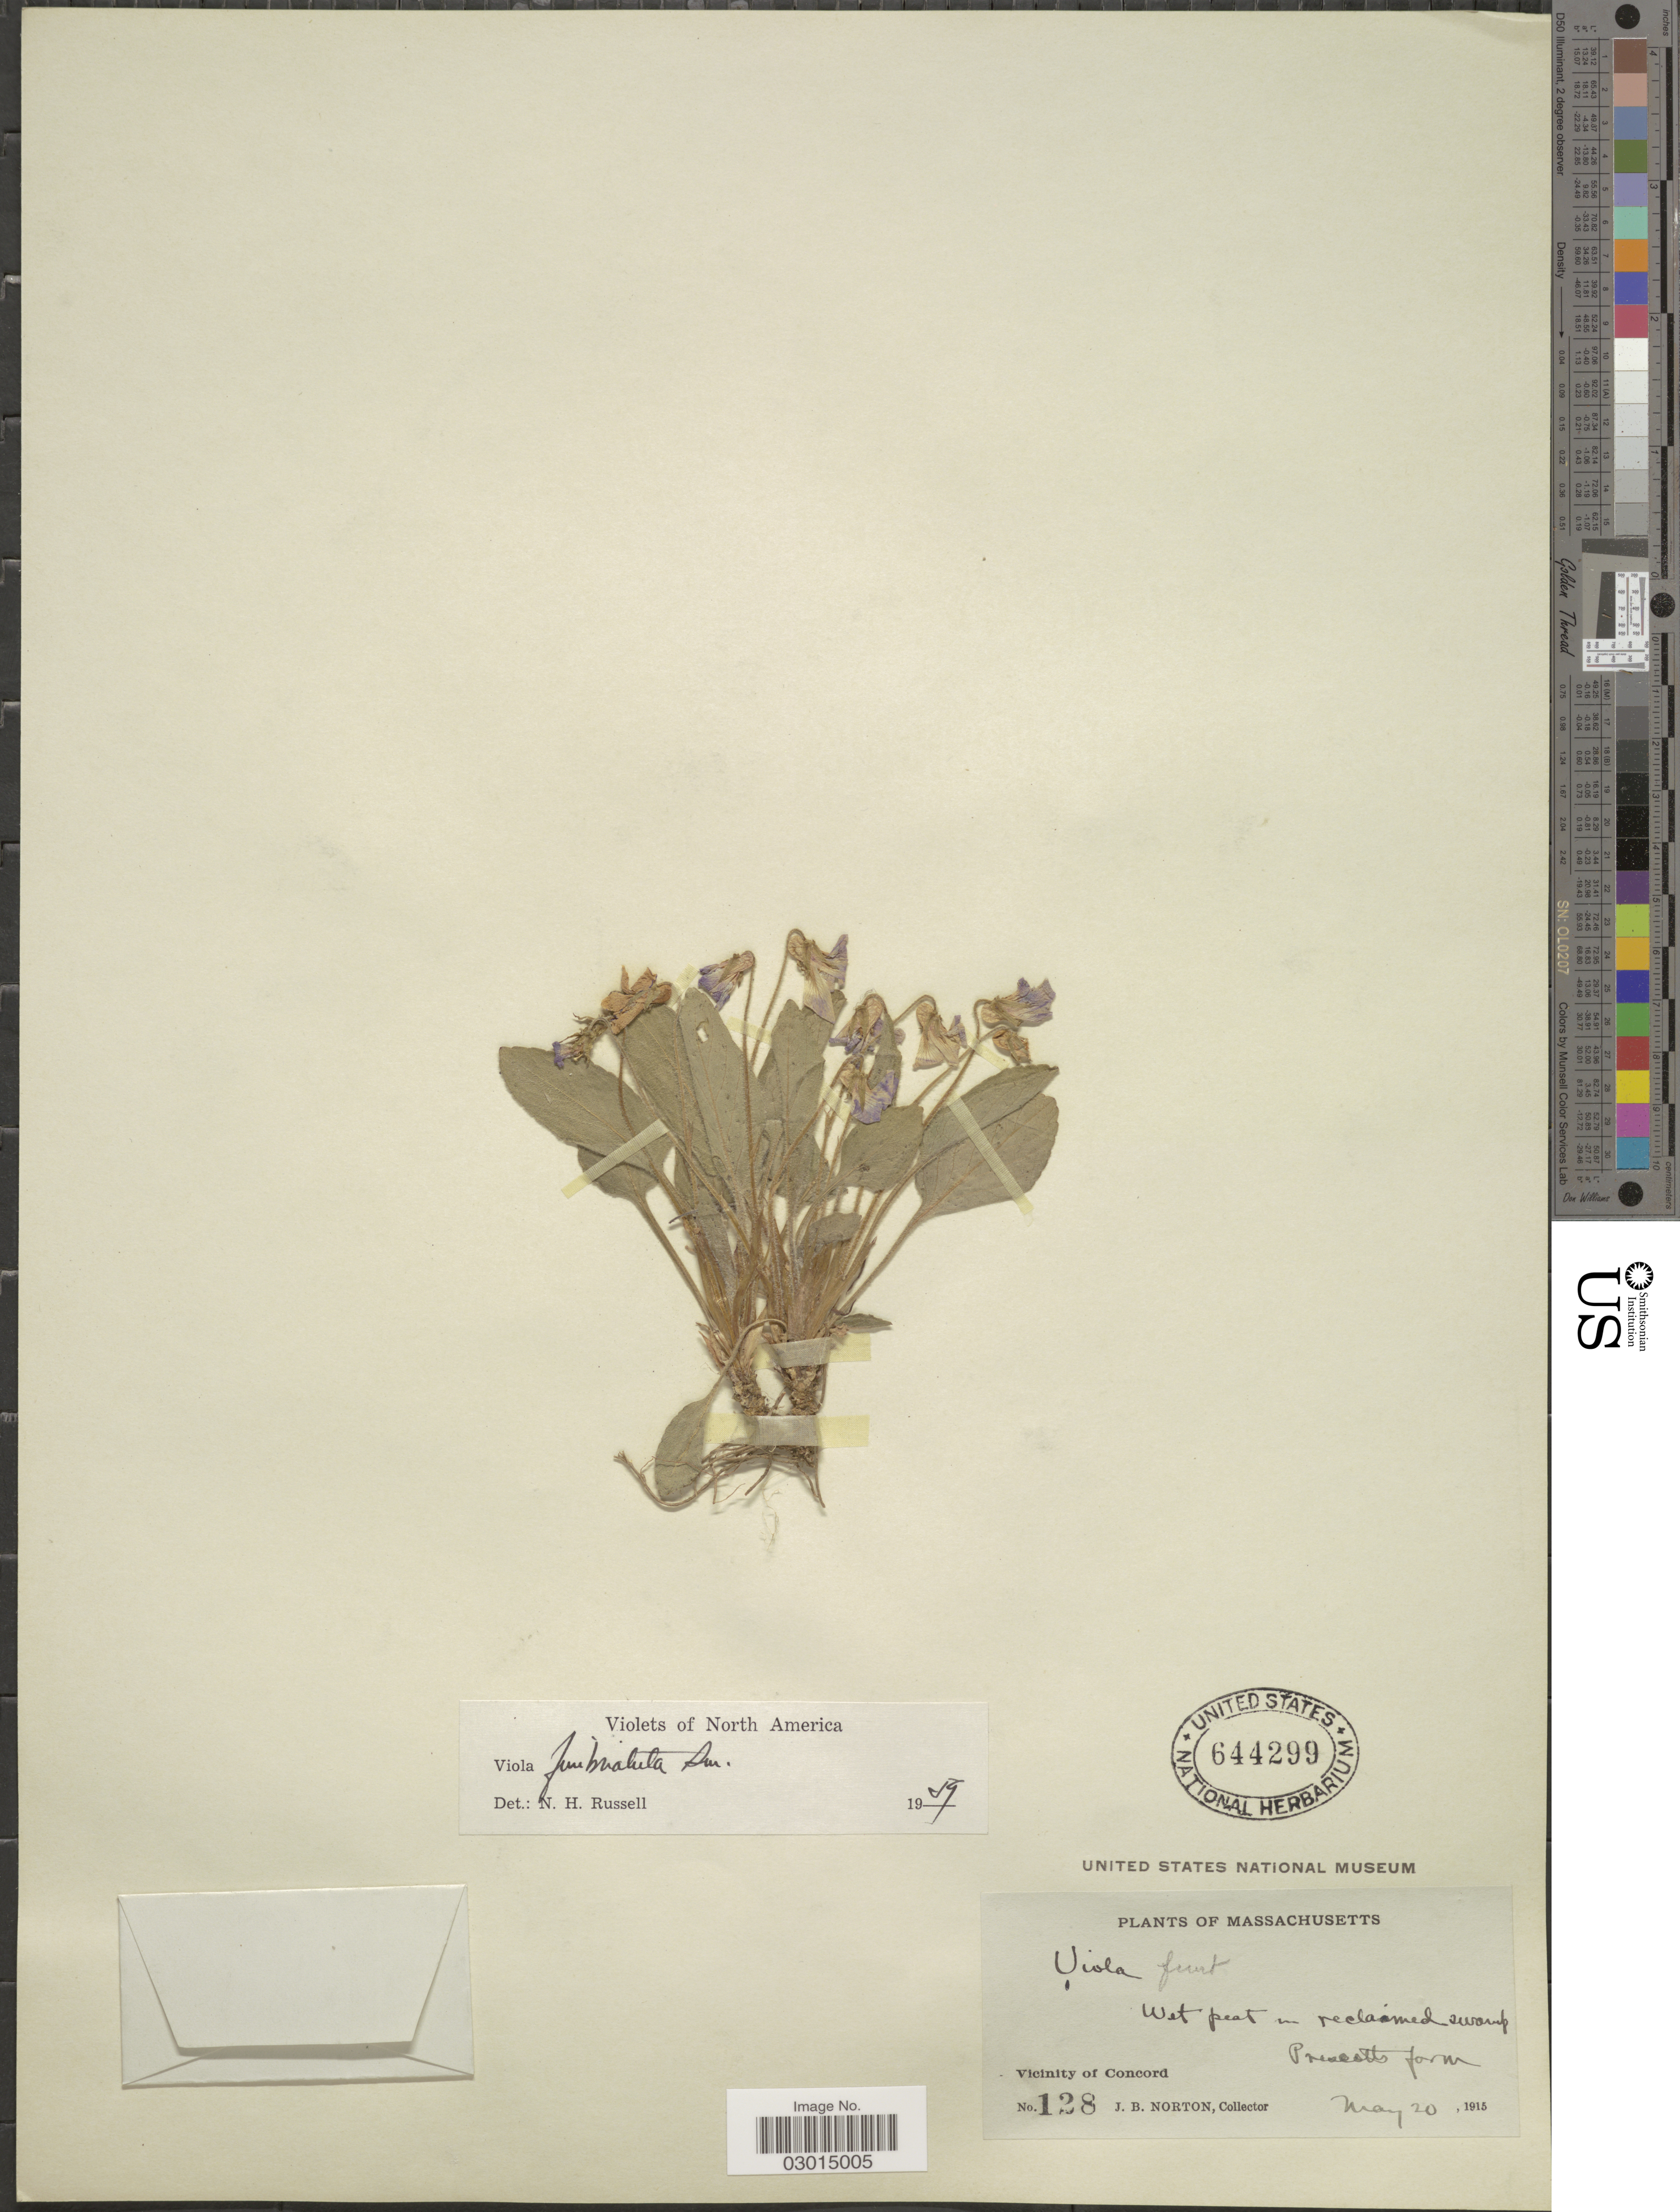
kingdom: Plantae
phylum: Tracheophyta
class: Magnoliopsida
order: Malpighiales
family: Violaceae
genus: Viola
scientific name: Viola fimbriatula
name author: Small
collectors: J. B. Norton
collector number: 128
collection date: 1915-05-20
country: United States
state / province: Massachusetts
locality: Wet peat in reclaimed swamp. Prescotts farm. Vicinity of Concord.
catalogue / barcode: US 644299